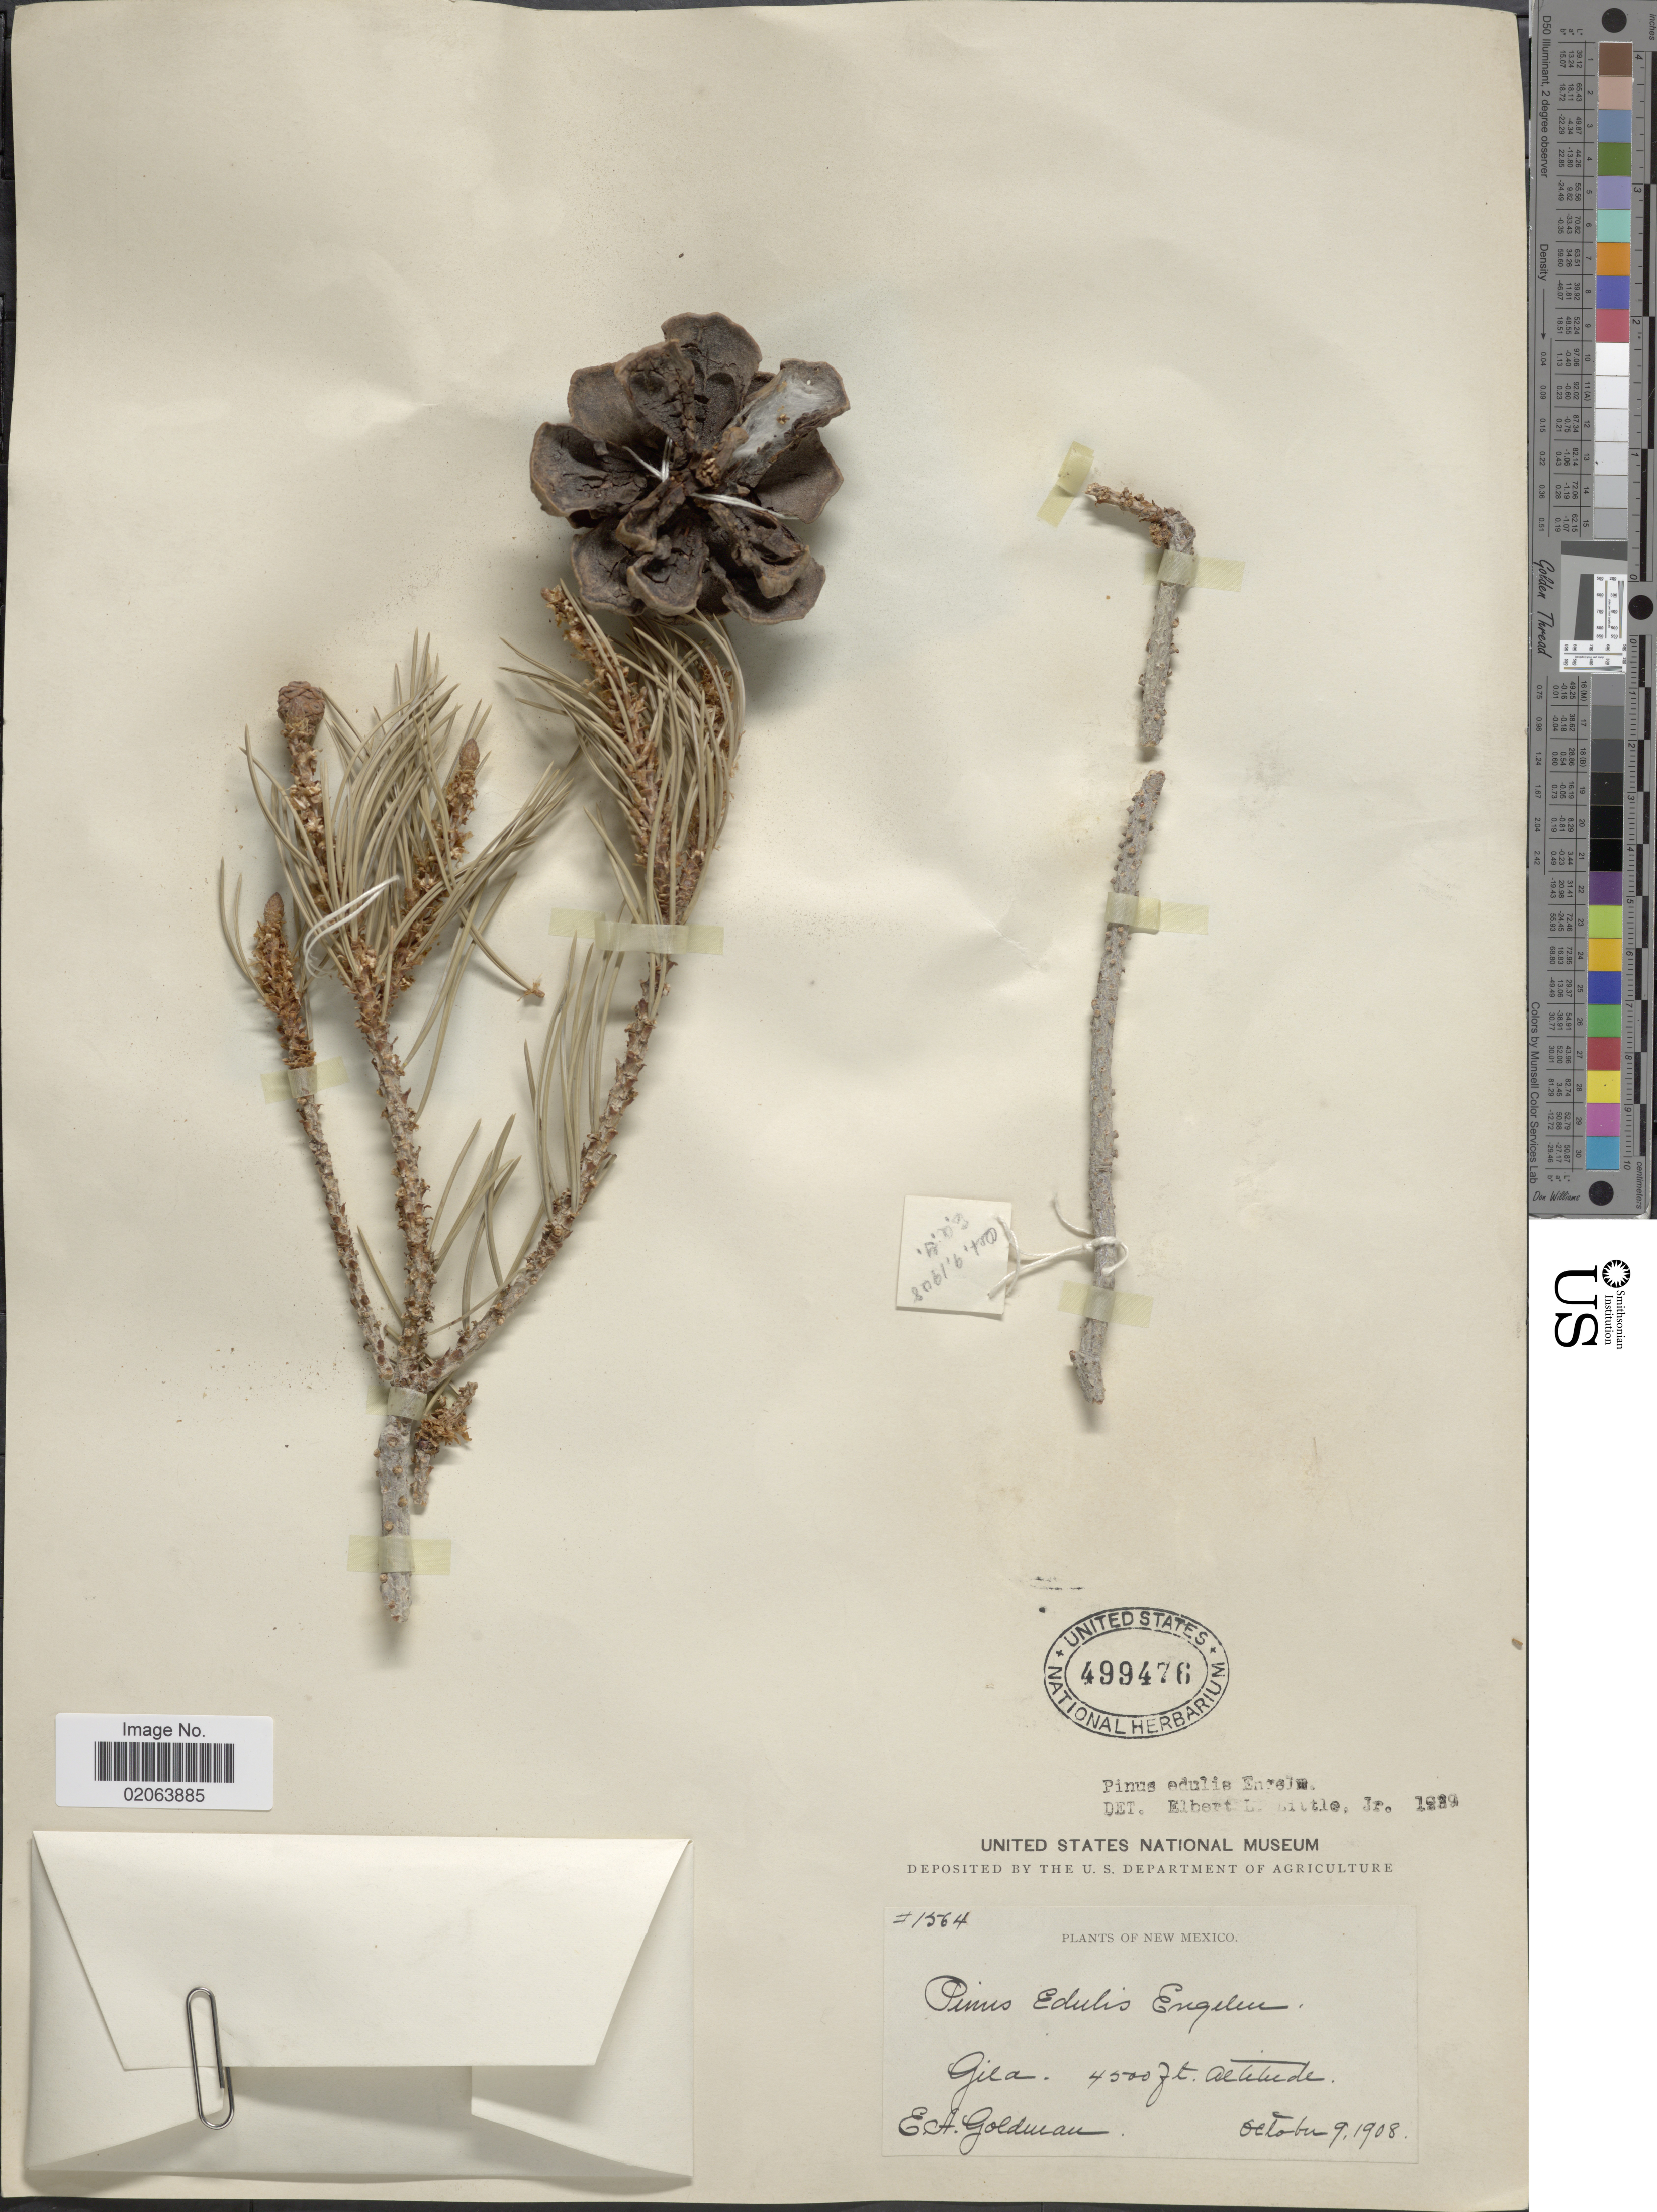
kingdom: Plantae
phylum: Tracheophyta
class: Pinopsida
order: Pinales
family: Pinaceae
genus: Pinus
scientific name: Pinus edulis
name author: Engelm.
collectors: E. A. Goldman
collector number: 1564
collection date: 1908-10-09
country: United States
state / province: New Mexico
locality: Gila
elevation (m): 1372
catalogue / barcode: US 499476